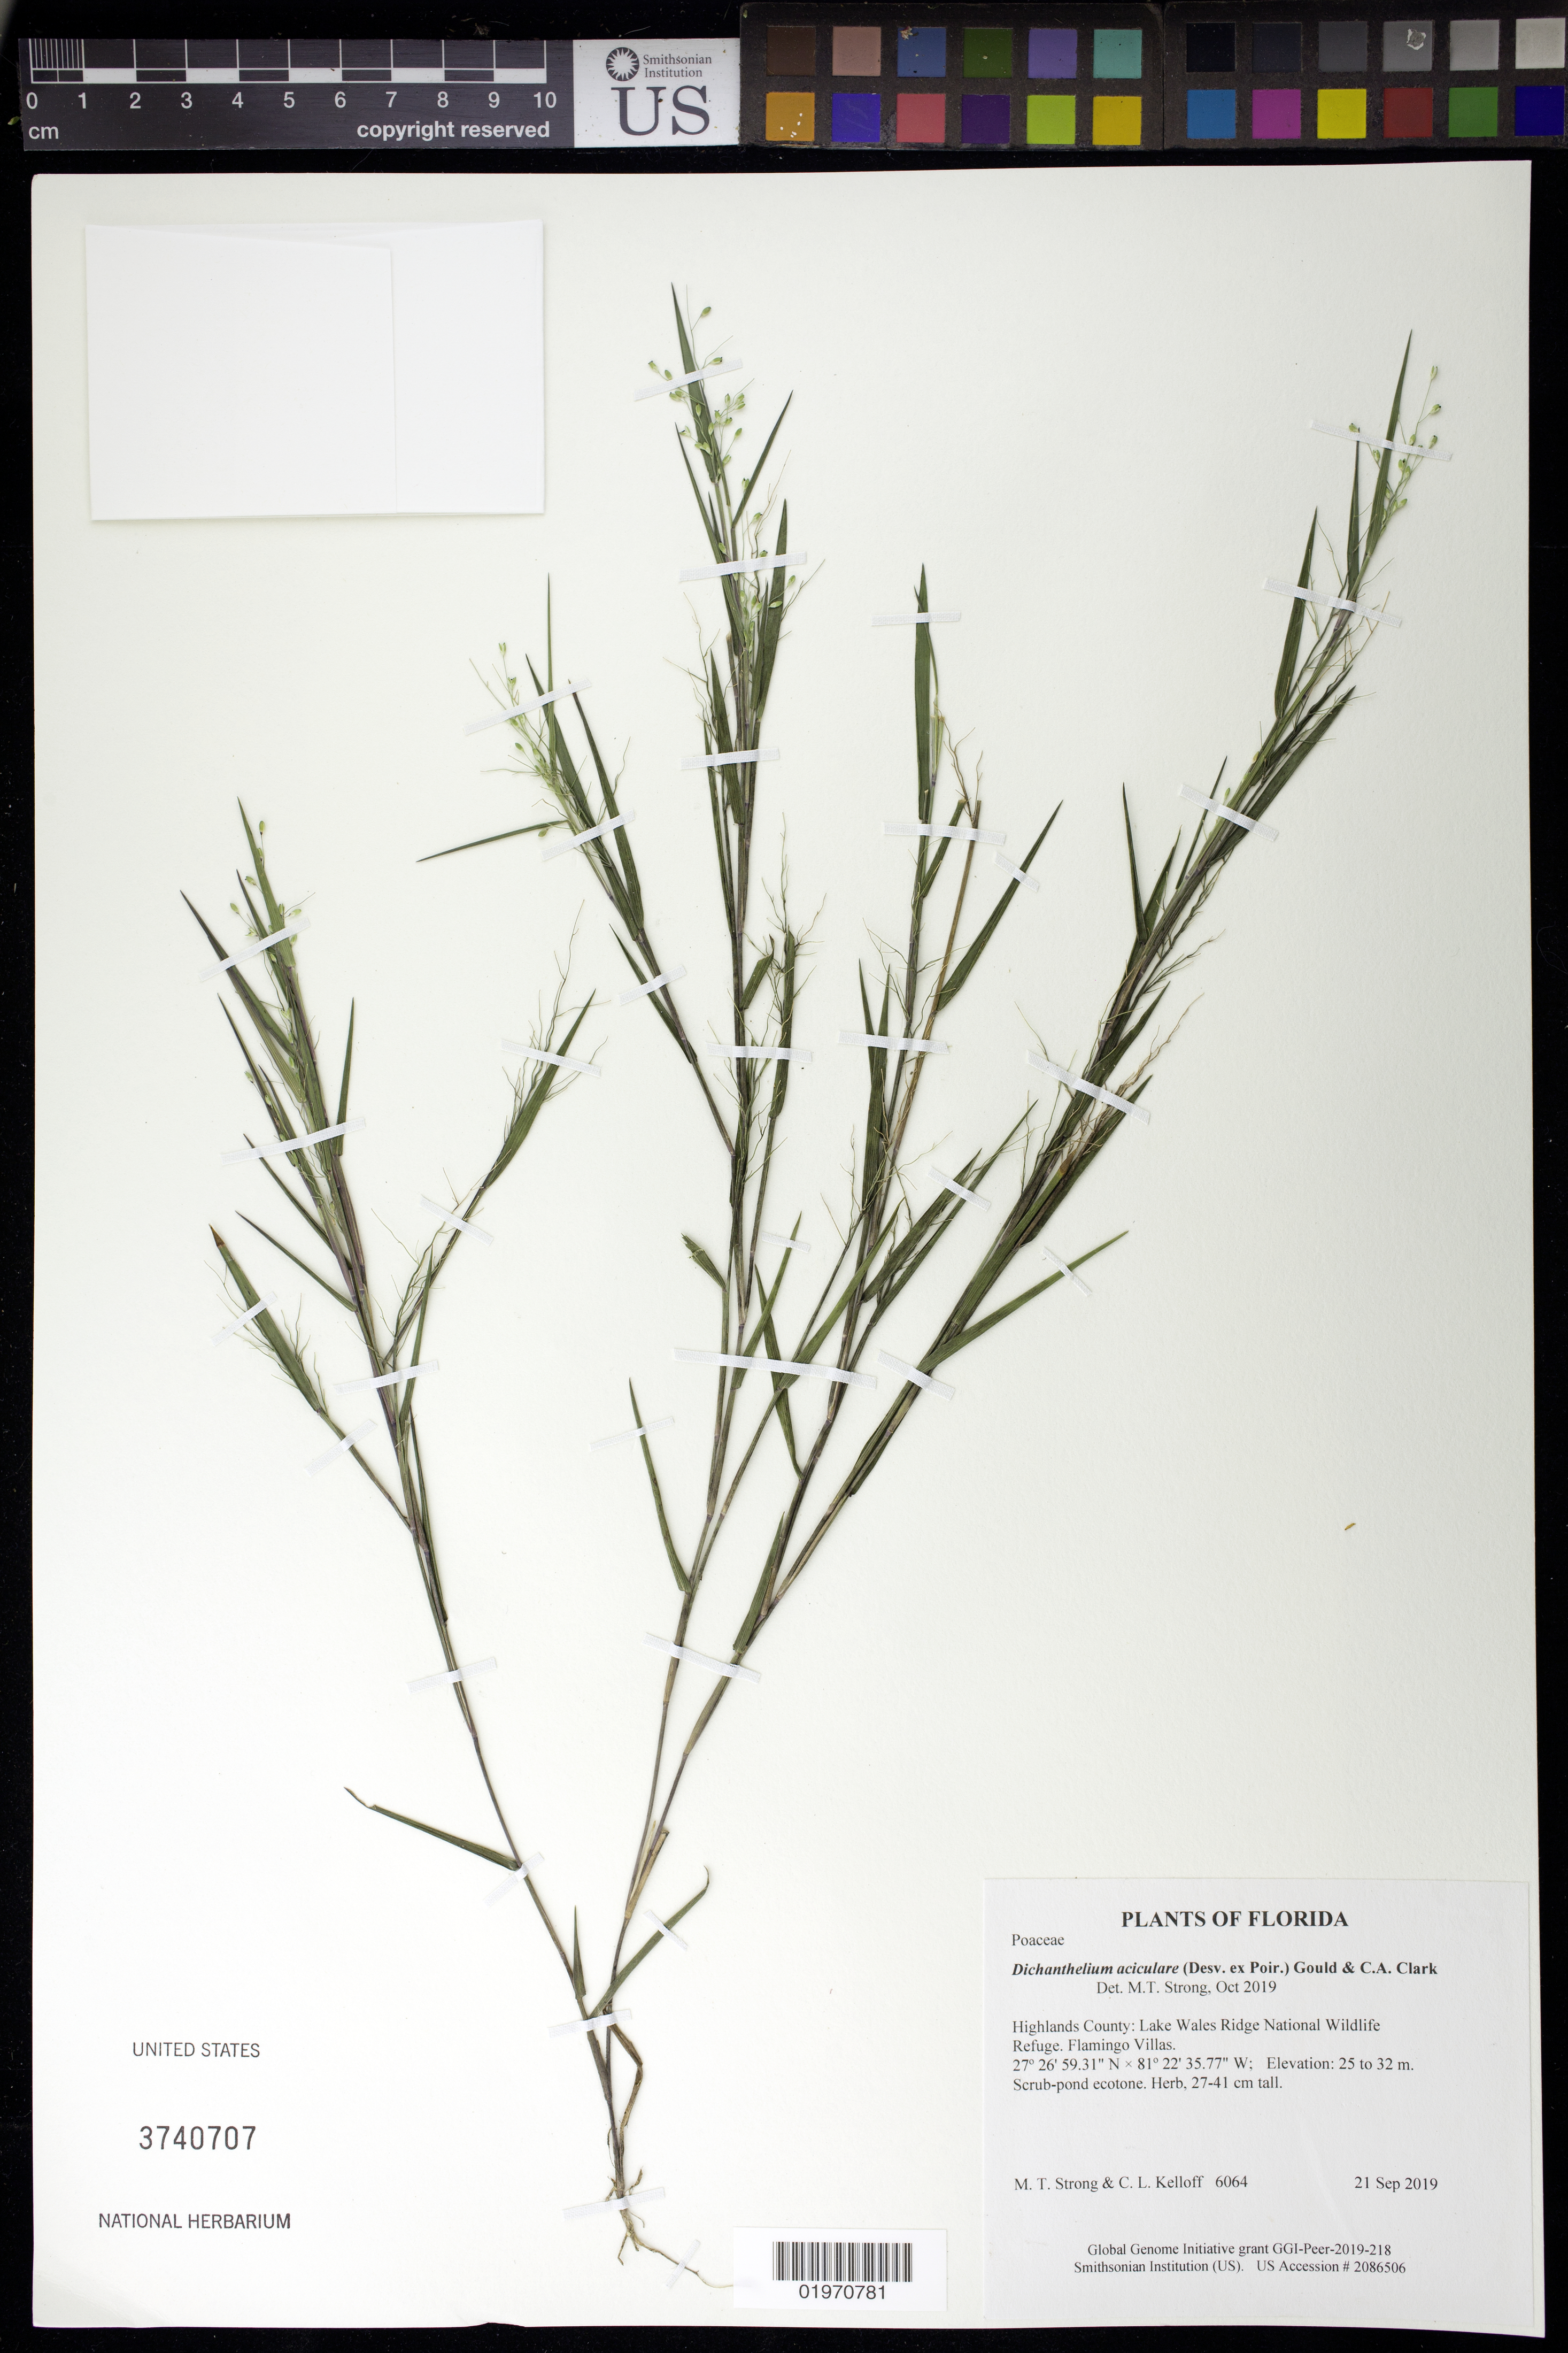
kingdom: Plantae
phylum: Tracheophyta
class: Liliopsida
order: Poales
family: Poaceae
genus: Dichanthelium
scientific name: Dichanthelium aciculare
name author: (Desv. ex Poir.) Gould & C.A. Clark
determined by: Strong, Mark T., (BOT), Smithsonian Institution - National Museum of Natural History (UNITED STATES)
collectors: M. T. Strong & C. L. Kelloff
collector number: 6064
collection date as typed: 21 Sep 2019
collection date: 2019-09-21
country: United States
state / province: Florida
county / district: Highlands County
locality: Lake Wales Ridge National Wildlife Refuge. Flamingo Villas.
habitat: Scrub-pond ecotone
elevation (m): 25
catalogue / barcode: US 3740707